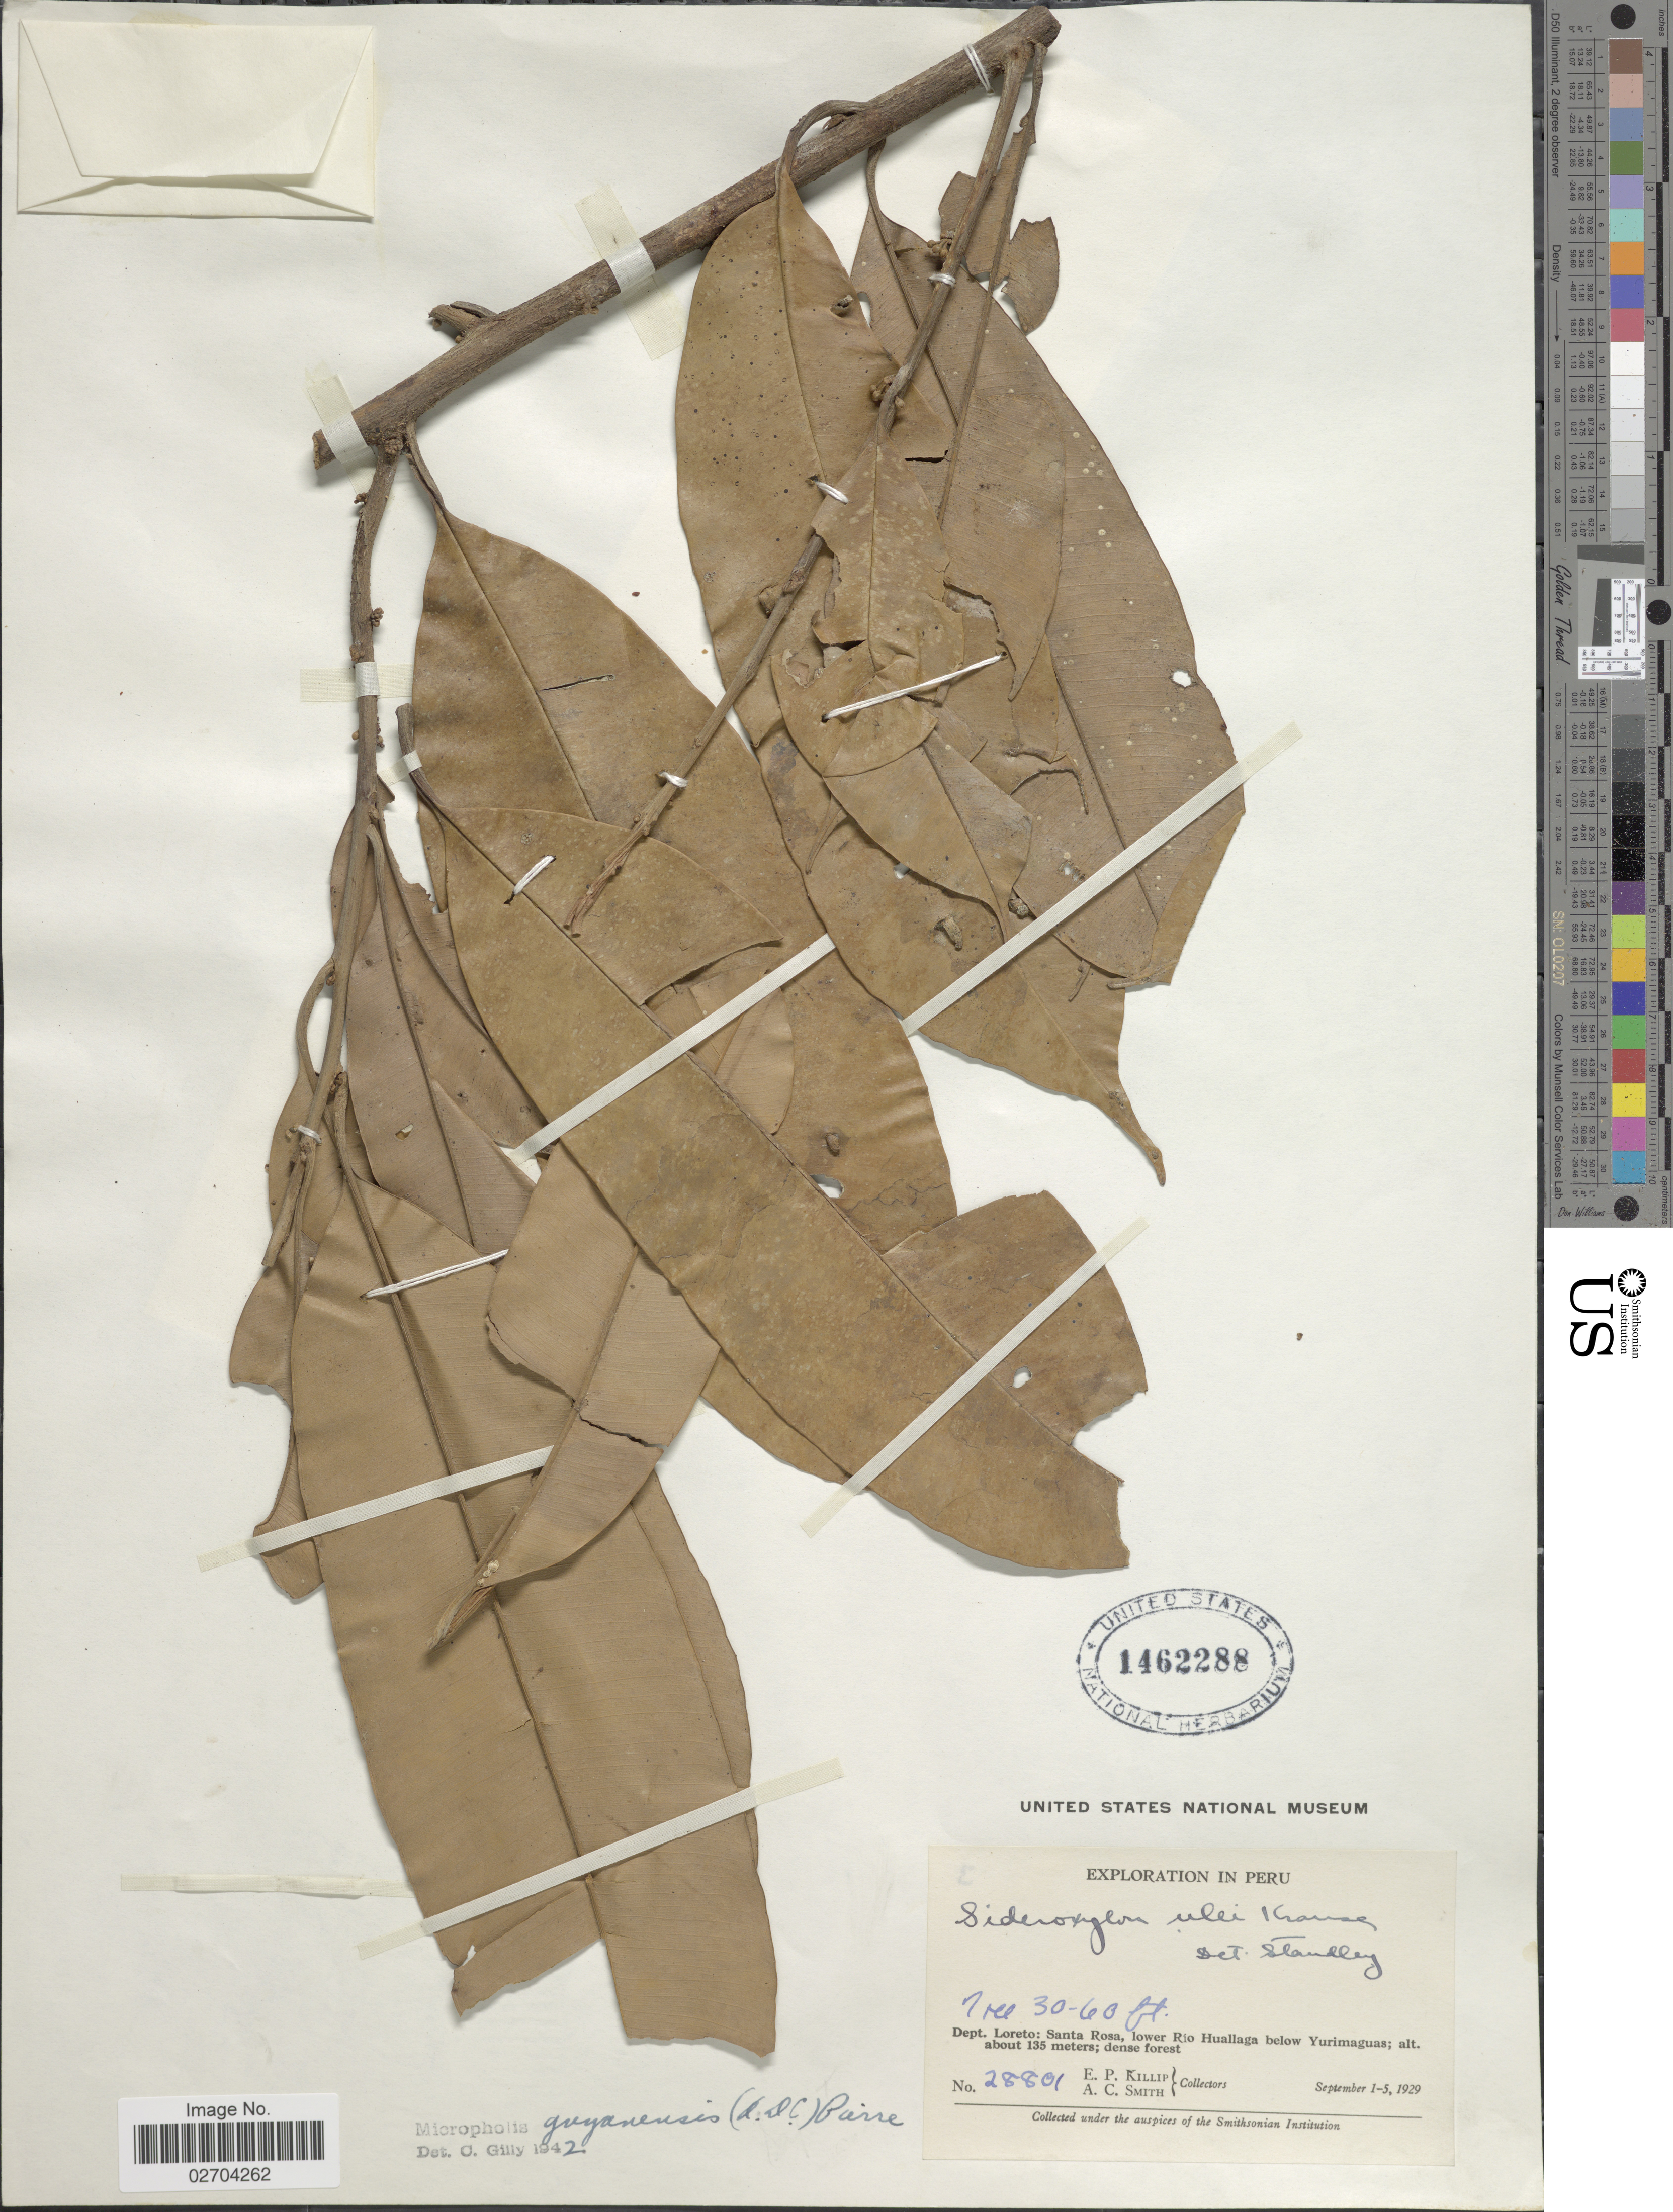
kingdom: Plantae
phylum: Tracheophyta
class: Magnoliopsida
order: Ericales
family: Sapotaceae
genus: Micropholis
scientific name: Micropholis guyanensis subsp. guyanensis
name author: (A. DC.) Pierre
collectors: E. P. Killip & A. C. Smith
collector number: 28801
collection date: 1929-09-01/1929-09-05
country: Peru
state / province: Loreto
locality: Dept. Loreto: Santa Rosa, lower Rio Huallaga below Yurimaguas; dense forest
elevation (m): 135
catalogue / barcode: US 1462288